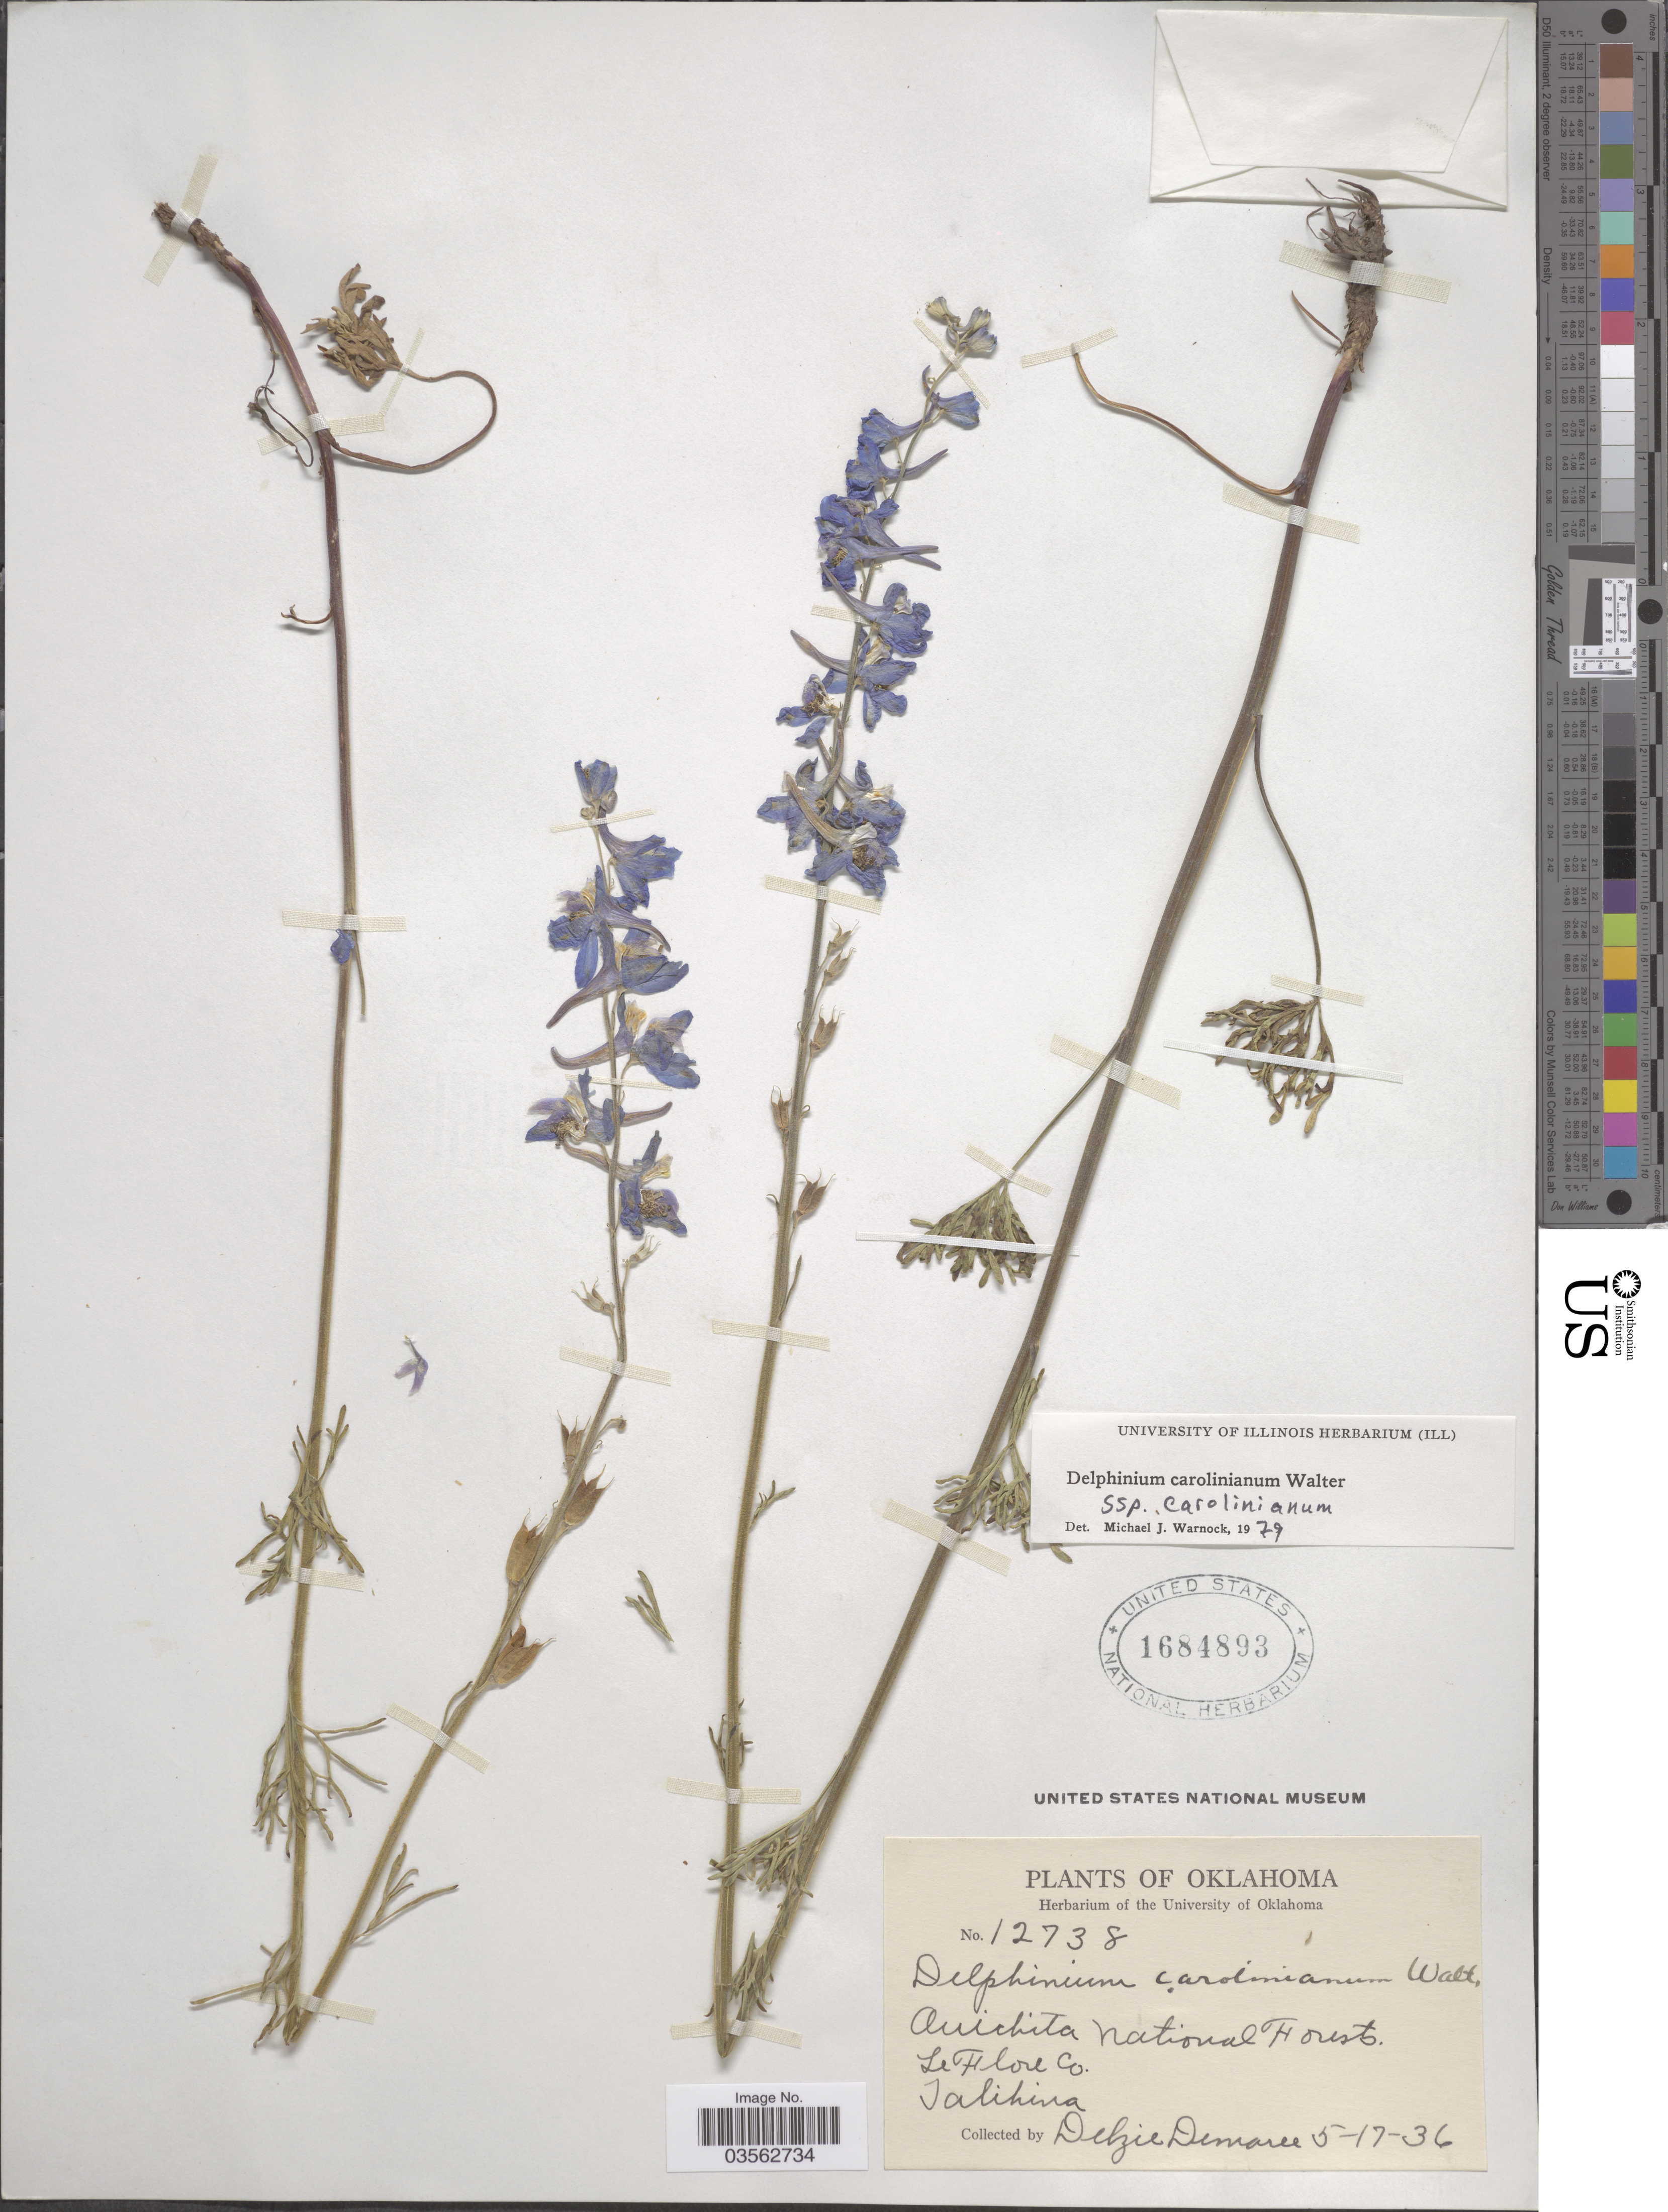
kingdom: Plantae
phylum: Tracheophyta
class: Magnoliopsida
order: Ranunculales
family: Ranunculaceae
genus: Delphinium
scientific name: Delphinium carolinianum subsp. carolinianum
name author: Walter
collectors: D. Demaree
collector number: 12738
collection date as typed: Transcribed d/m/y: 17/5/36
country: United States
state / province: Oklahoma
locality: Quichita National Forests. Le Flore Co. Talihina.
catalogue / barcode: US 1684893